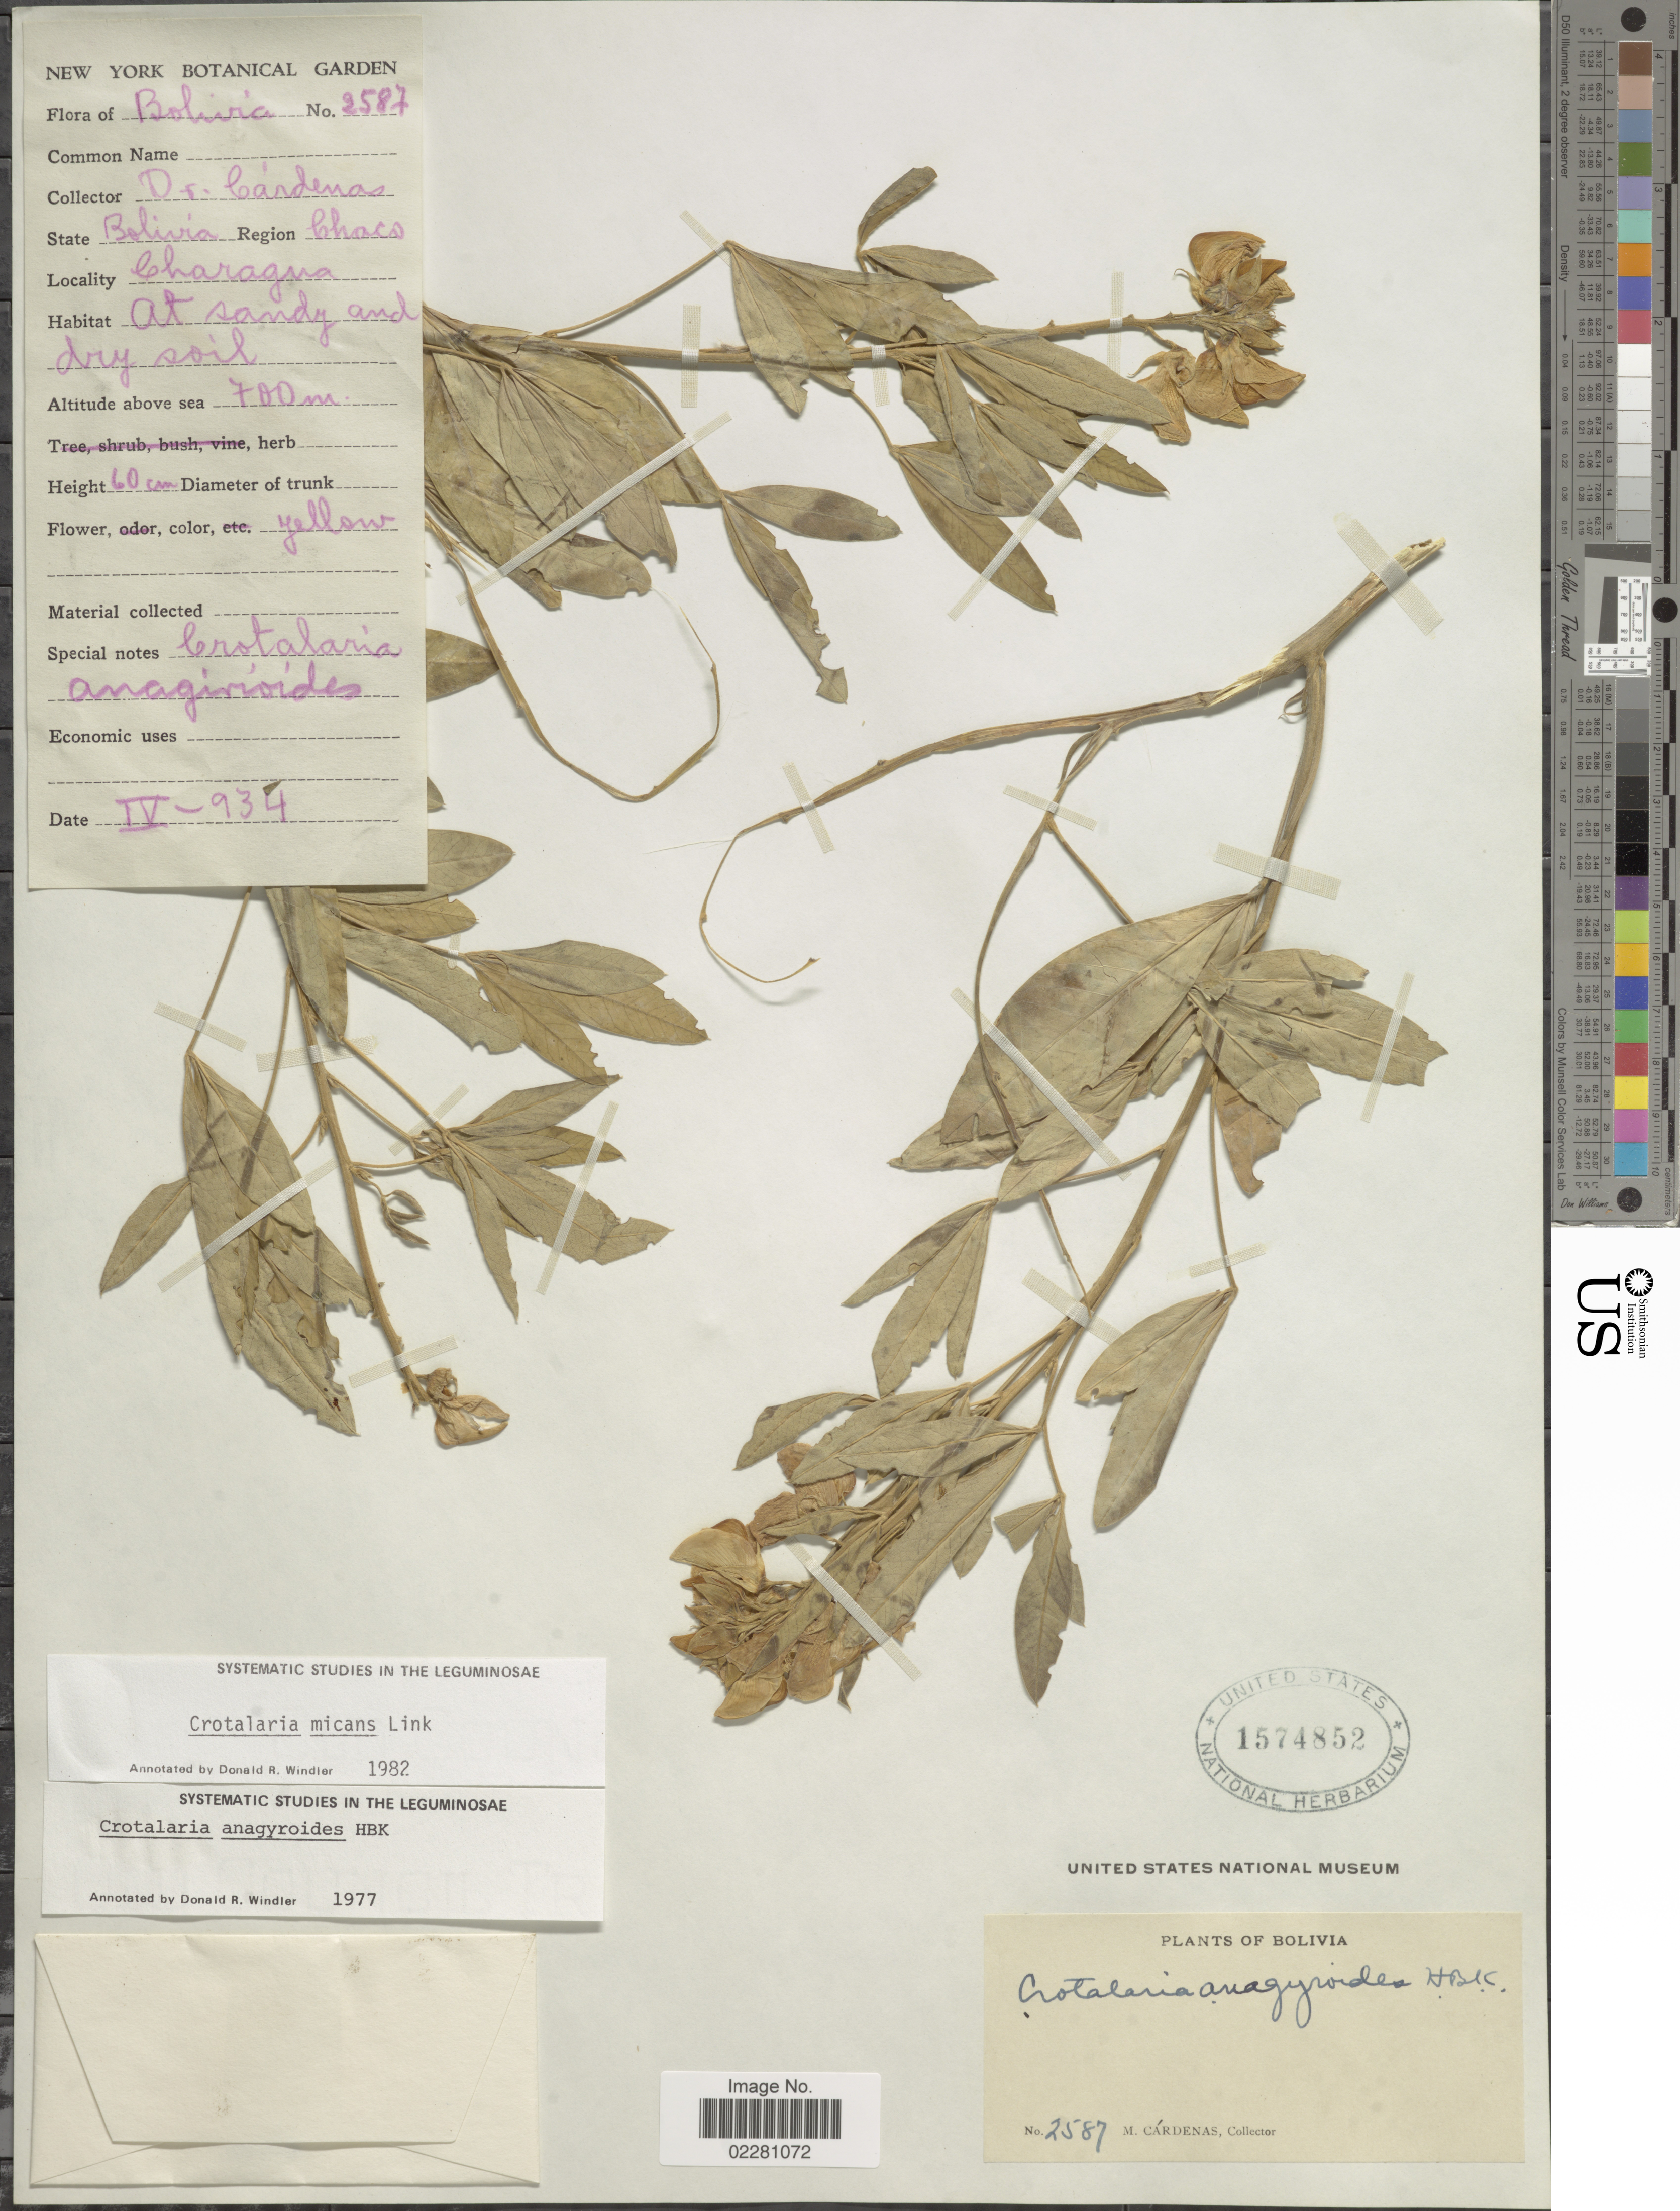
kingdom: Plantae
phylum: Tracheophyta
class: Magnoliopsida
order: Fabales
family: Fabaceae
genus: Crotalaria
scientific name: Crotalaria micans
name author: Link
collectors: M. Cárdenas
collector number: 2587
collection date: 1934-04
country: Bolivia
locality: Chaco, Charagua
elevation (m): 700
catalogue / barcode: US 1574852